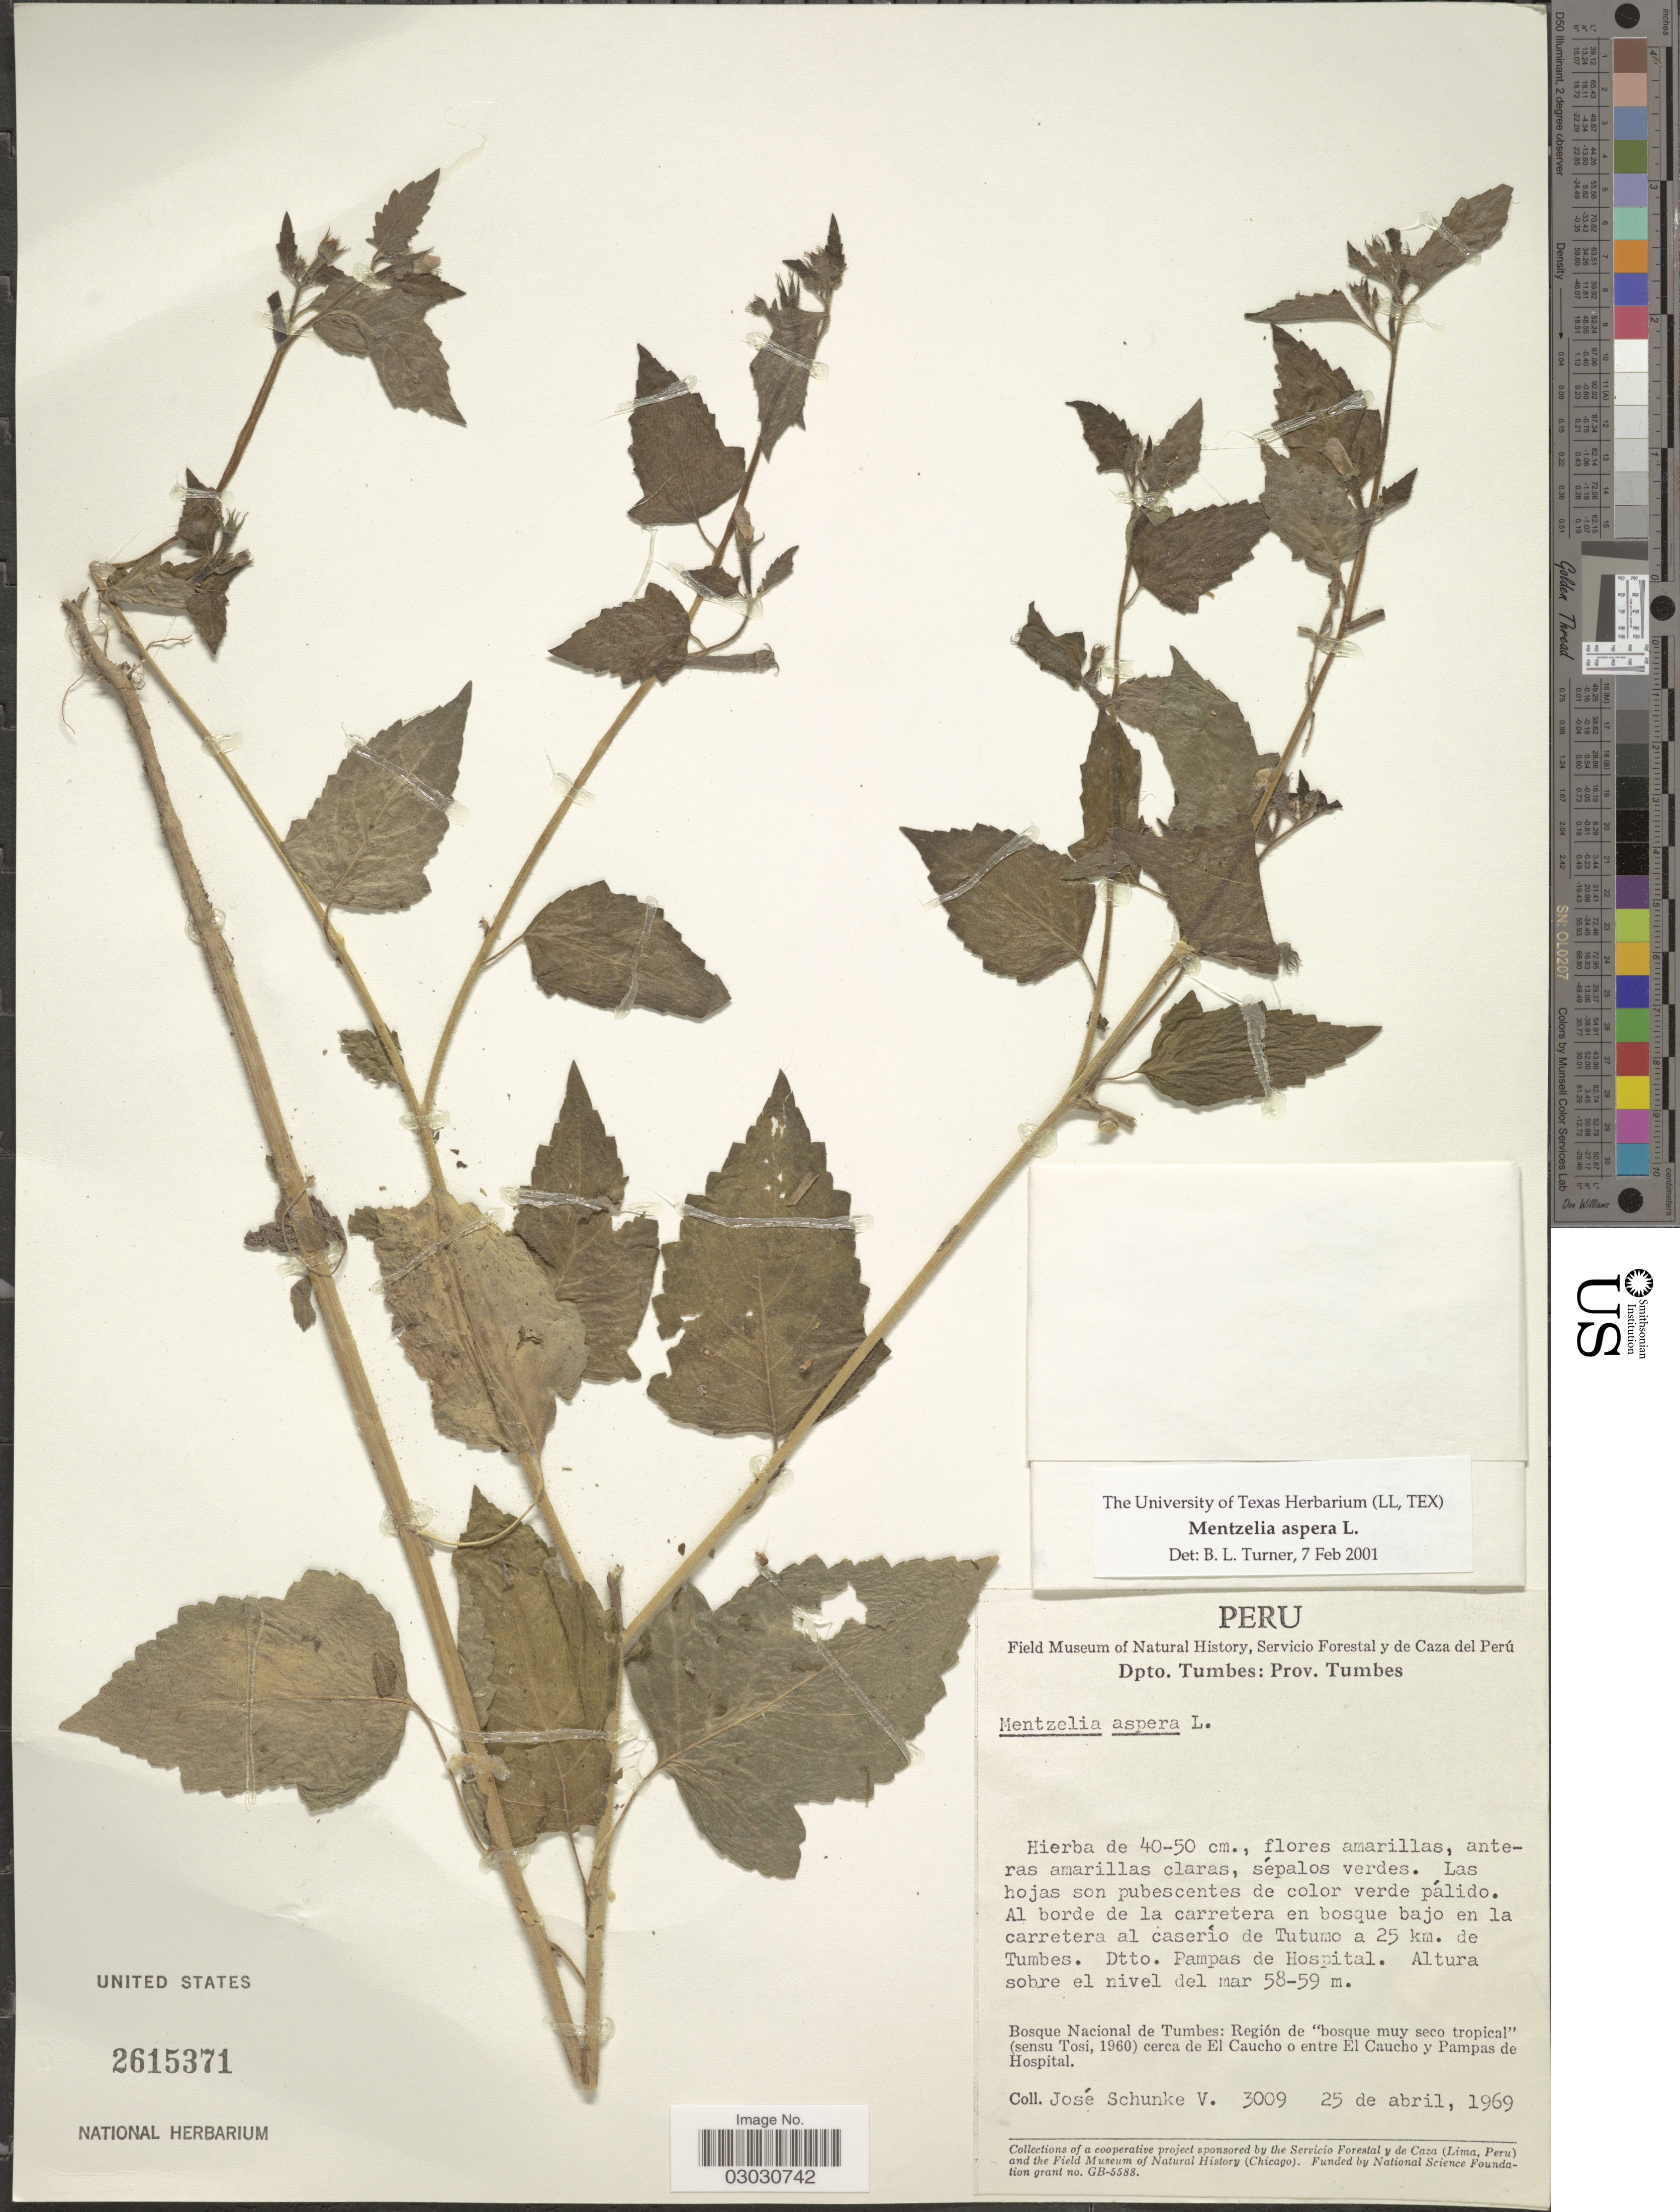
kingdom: Plantae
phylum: Tracheophyta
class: Magnoliopsida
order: Cornales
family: Loasaceae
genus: Mentzelia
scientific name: Mentzelia aspera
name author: L.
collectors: J. Schunke Vigo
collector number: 3009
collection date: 1969-04-25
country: Peru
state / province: Tumbes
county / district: Tumbes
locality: Dpto.Tumbes: Prov. Tumbes. En bosque bajo en la carretera al caserío de Tutumo a 25 km. de Tumbes. Dtto. Pampas de Hospital. Bosque Nacional de Tumbes: Región de "bosque muy seco tropical" (sensu Tosi, 1960) cerca de El Caucho o entre El Caucho y Pampas de Hospital.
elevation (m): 58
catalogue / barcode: US 2615371